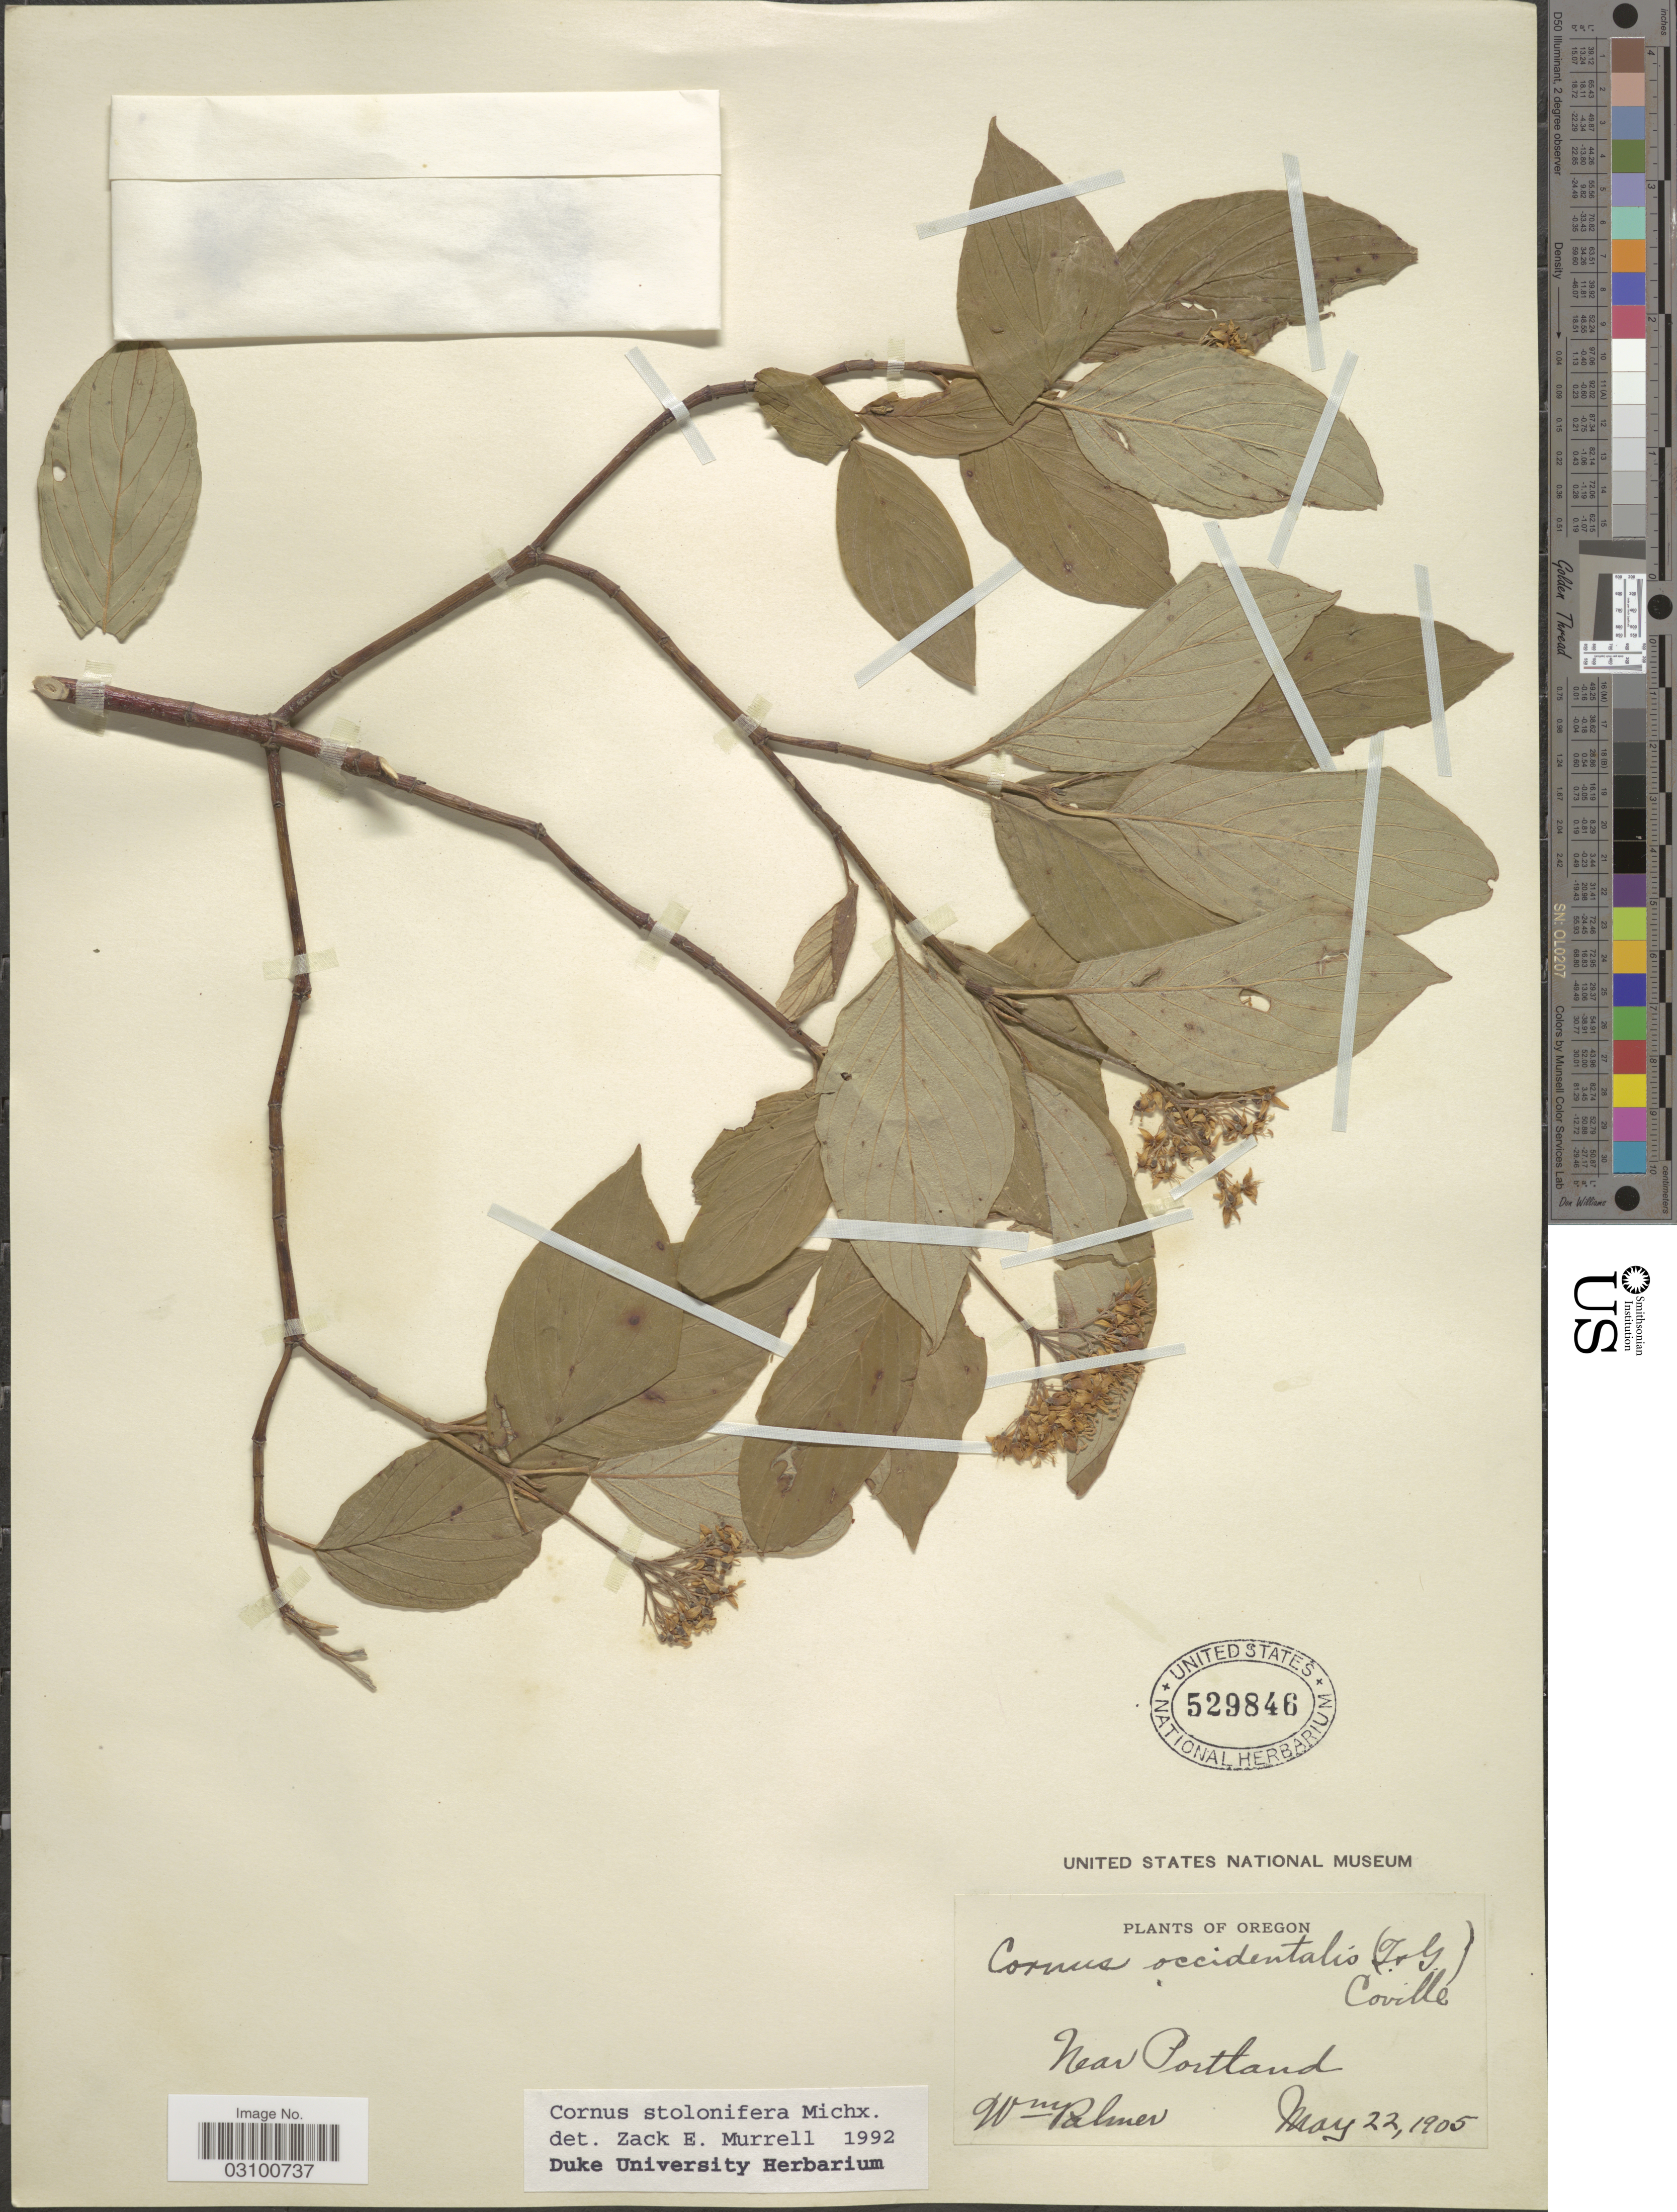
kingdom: Plantae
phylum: Tracheophyta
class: Magnoliopsida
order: Cornales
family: Cornaceae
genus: Cornus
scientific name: Cornus sericea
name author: L.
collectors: W. Palmer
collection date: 1905-05-22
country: United States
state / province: Oregon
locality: Near Portland.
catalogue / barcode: US 529846